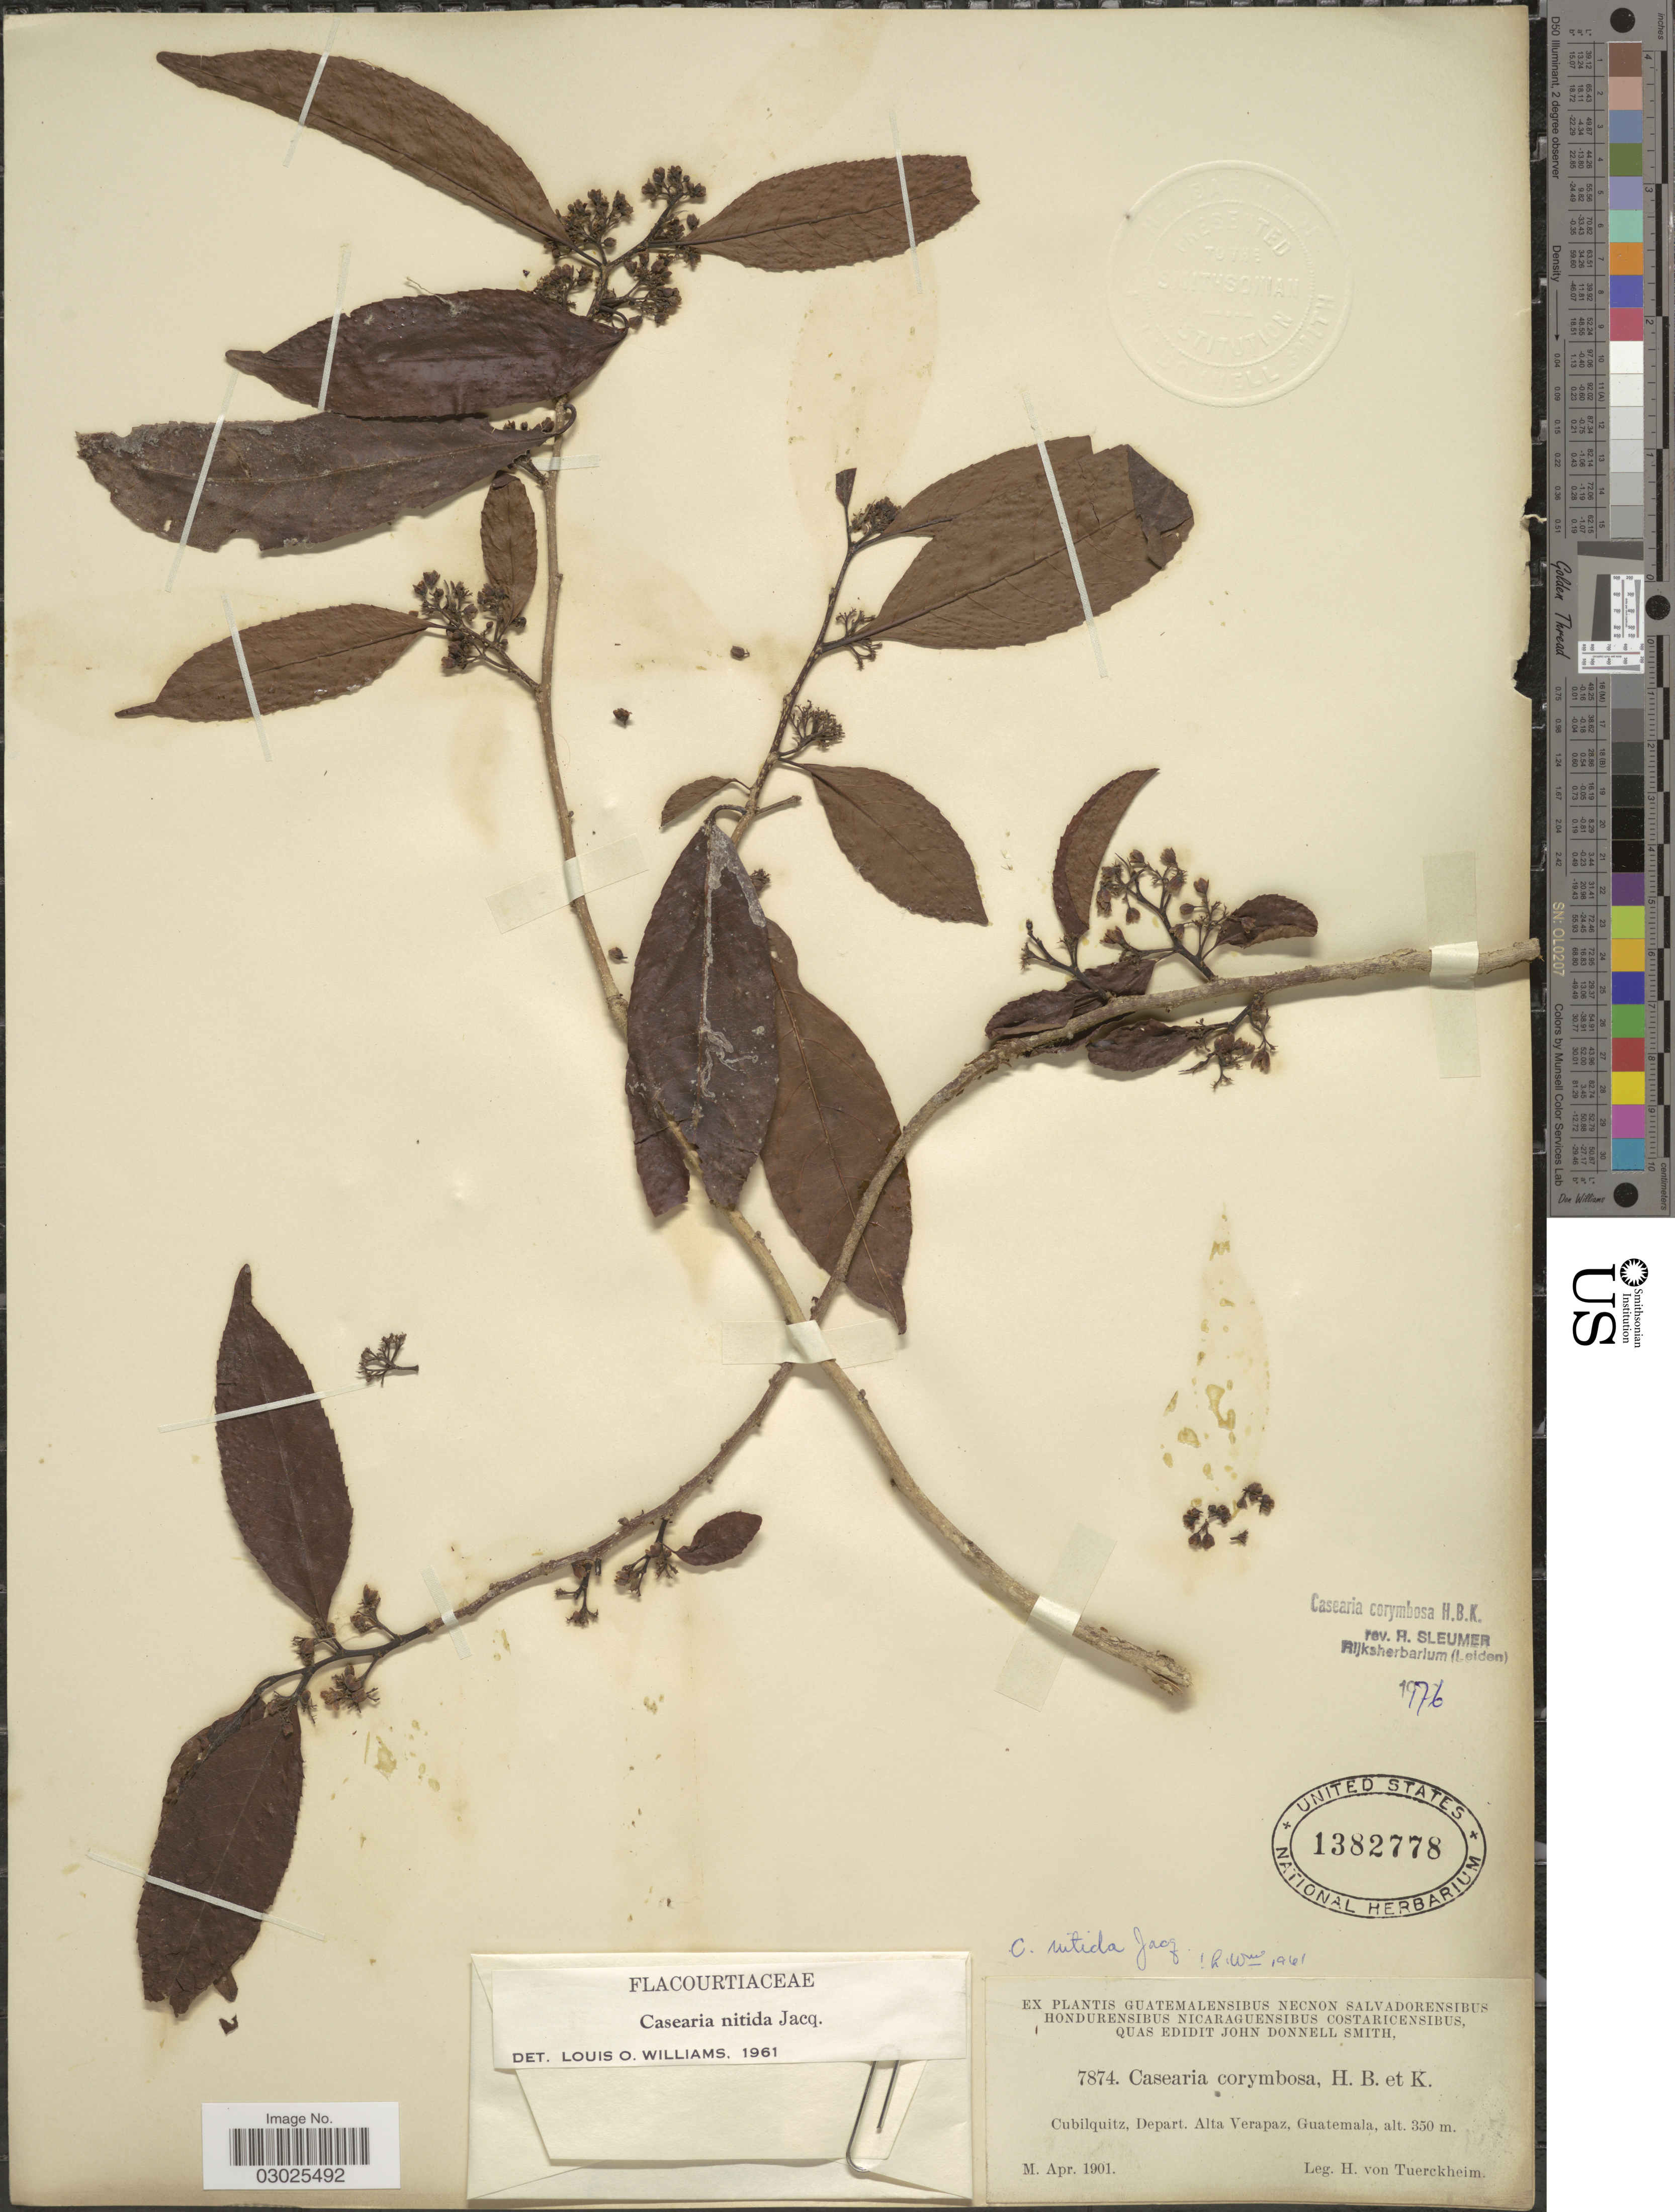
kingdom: Plantae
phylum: Tracheophyta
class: Magnoliopsida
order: Malpighiales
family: Salicaceae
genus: Casearia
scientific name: Casearia corymbosa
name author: Kunth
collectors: H. von Türckheim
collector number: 7874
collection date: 1901-04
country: Guatemala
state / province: Alta Verapaz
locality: Cubilquitz, Depart. Alta Verapaz.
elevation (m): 350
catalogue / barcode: US 1382778